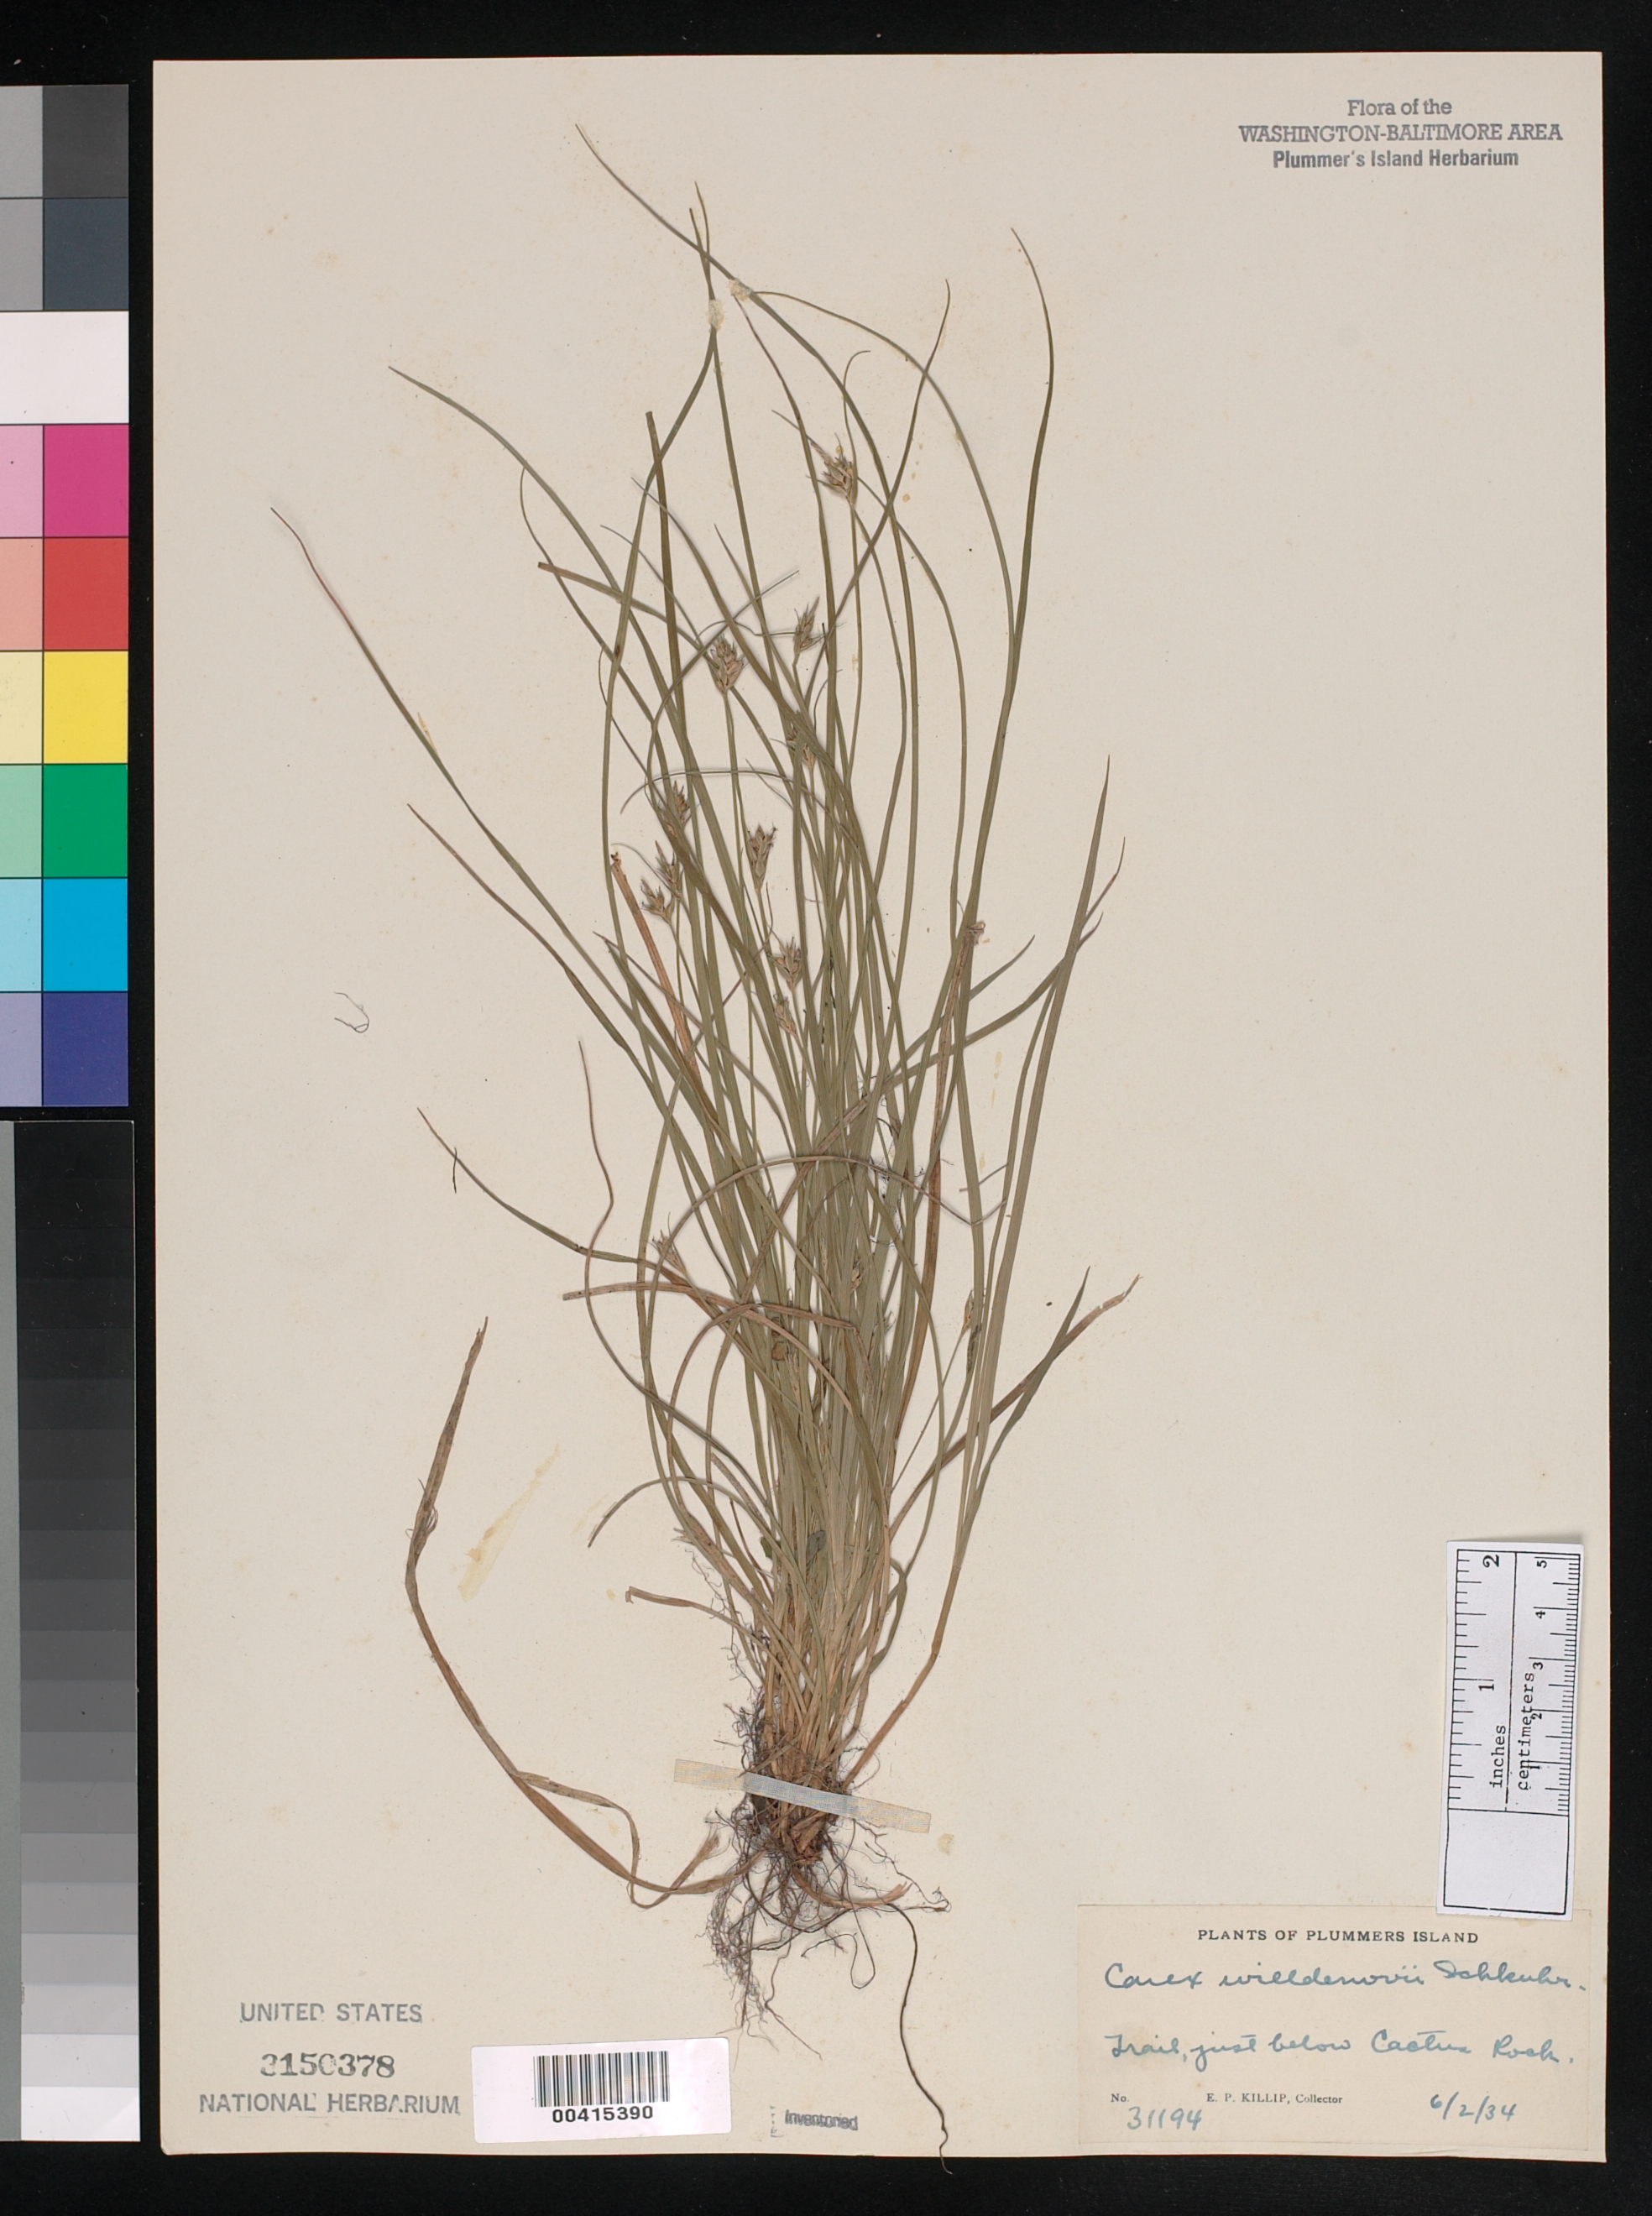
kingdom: Plantae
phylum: Tracheophyta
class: Liliopsida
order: Poales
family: Cyperaceae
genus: Carex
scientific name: Carex willdenowii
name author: Willd.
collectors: E. P. Killip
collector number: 31194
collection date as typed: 02 Jun 1934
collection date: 1934-06-02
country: United States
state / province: Maryland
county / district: Montgomery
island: Plummers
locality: Plummer's Island; trail just below Cactus Rock Plummers Island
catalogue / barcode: US 3150378